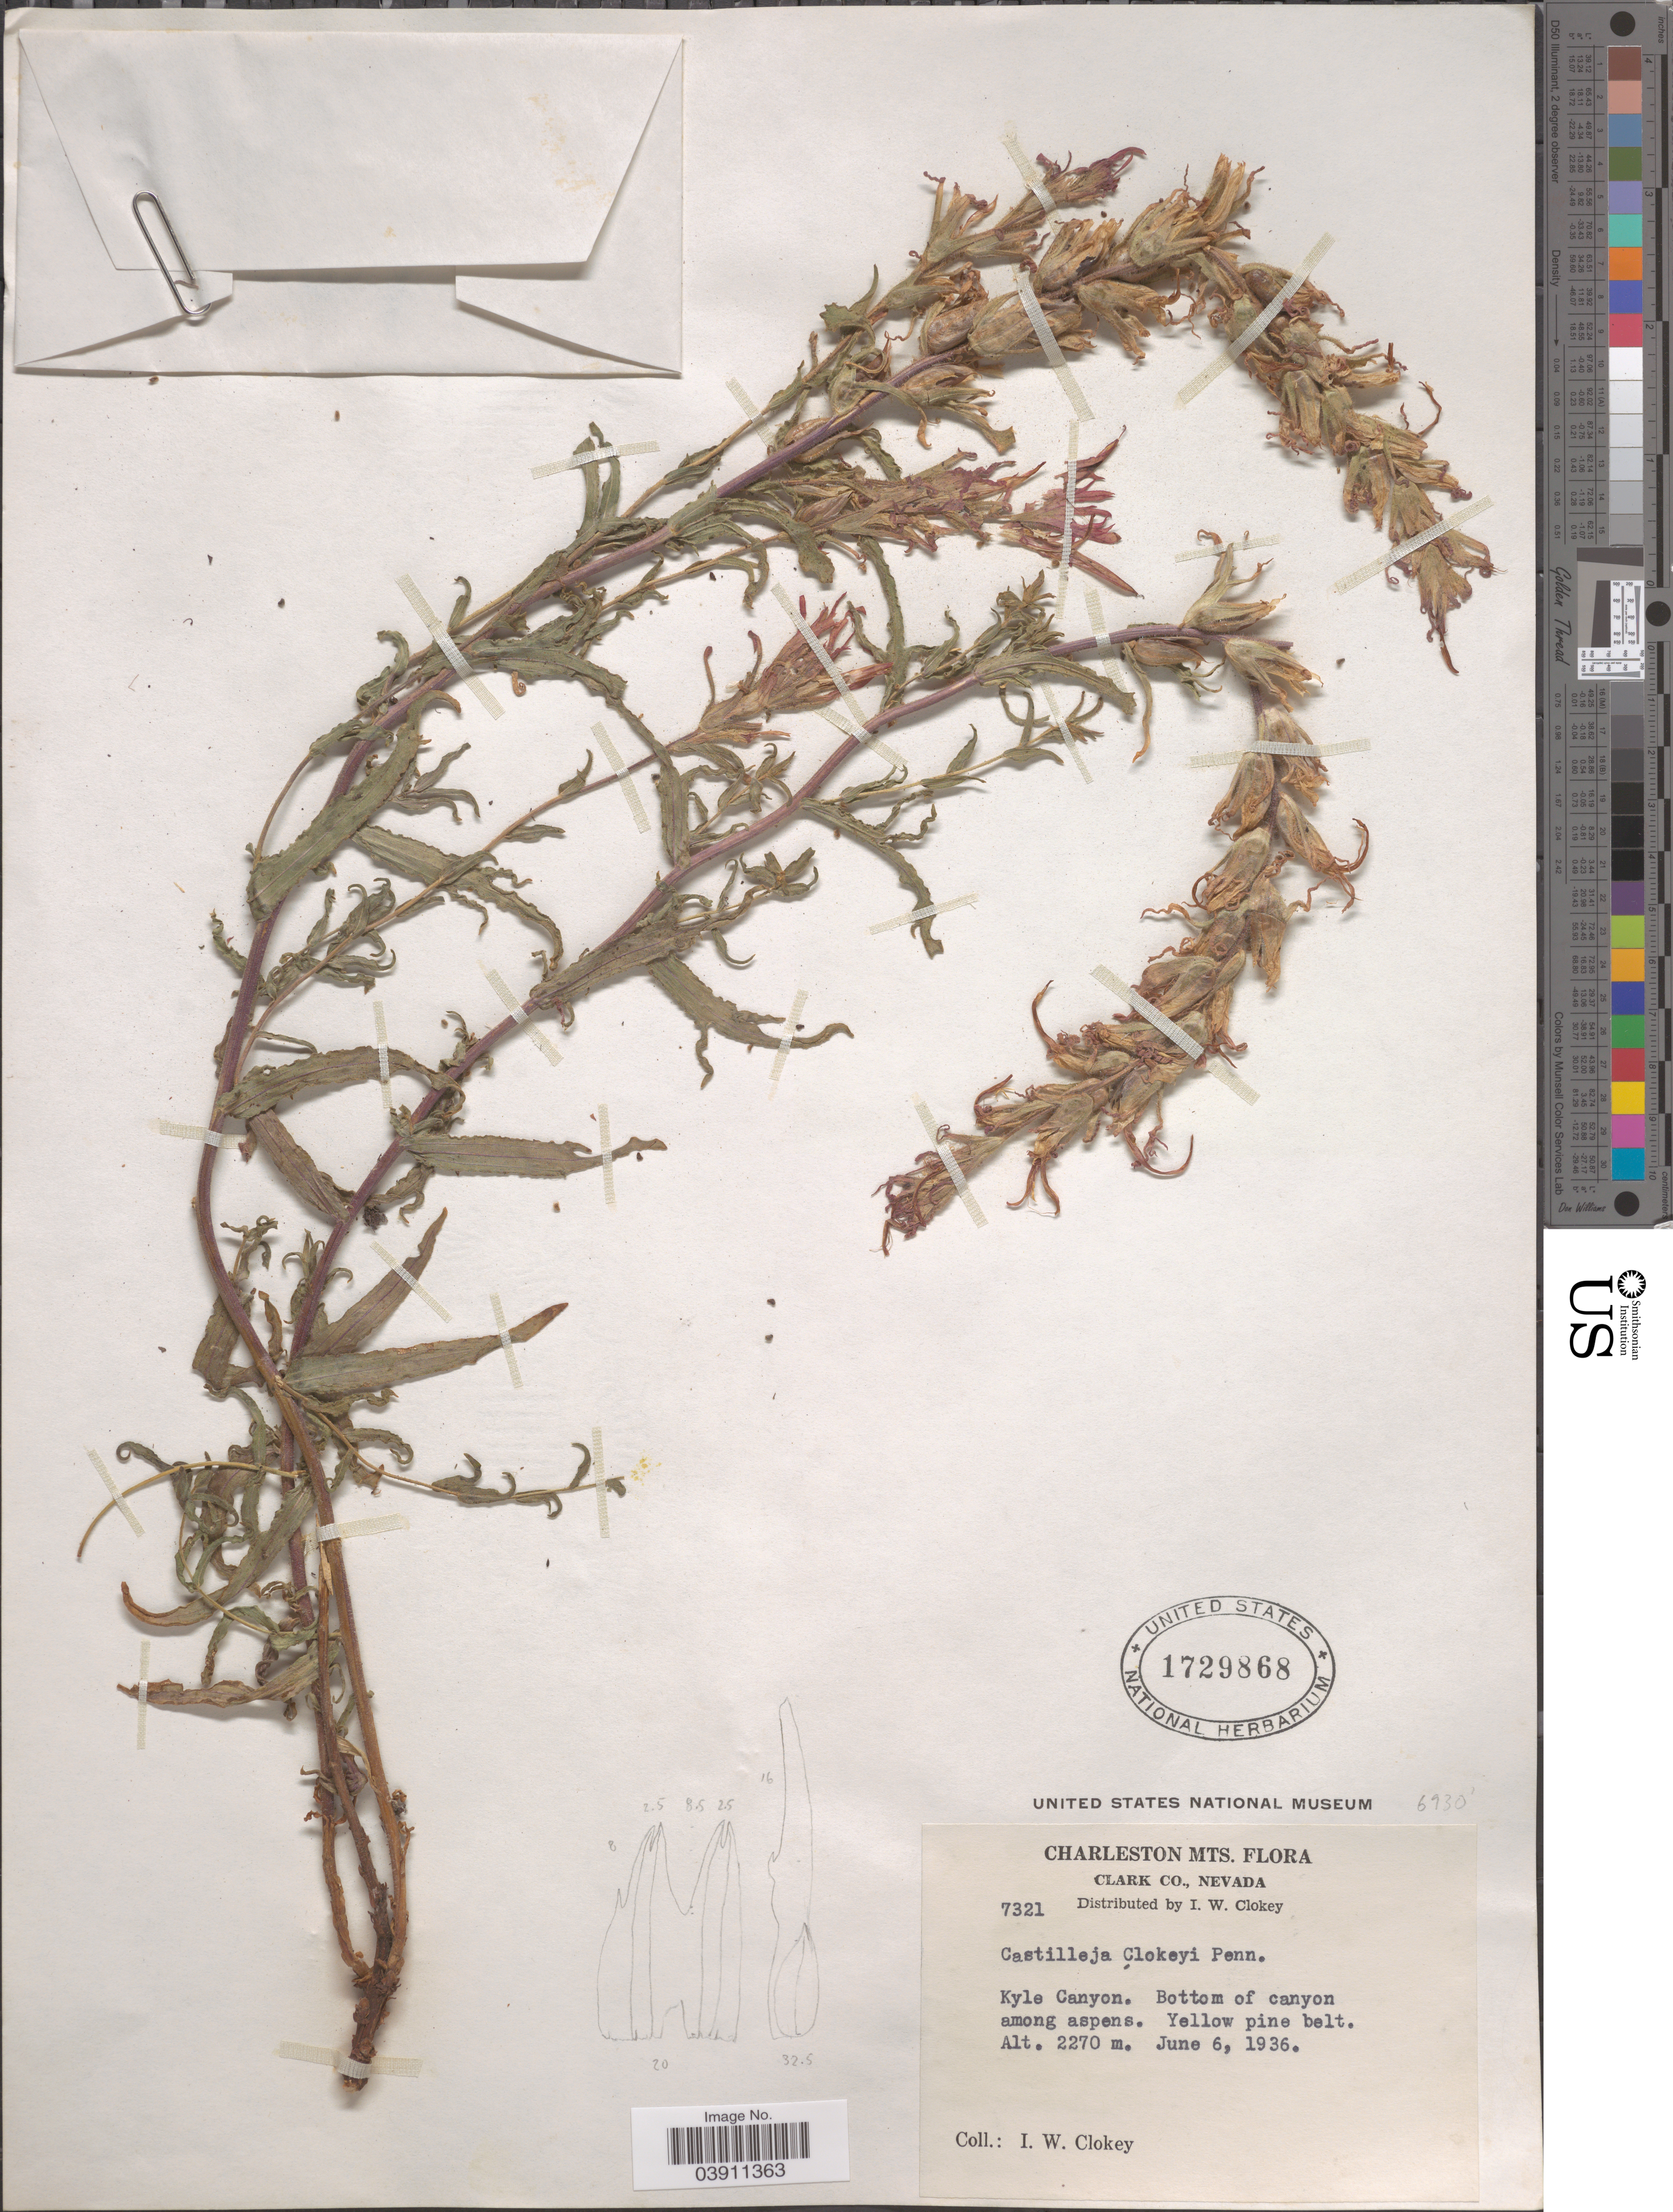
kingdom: Plantae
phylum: Tracheophyta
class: Magnoliopsida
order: Lamiales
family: Orobanchaceae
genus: Castilleja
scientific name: Castilleja clokeyi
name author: Pennell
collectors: I. W. Clokey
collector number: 7321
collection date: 1936-06-06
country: United States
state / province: Nevada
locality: Charleston Mts. Clark Co. Kyle Canyon. Bottom of canyon among aspens.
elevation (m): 2270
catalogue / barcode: US 1729868